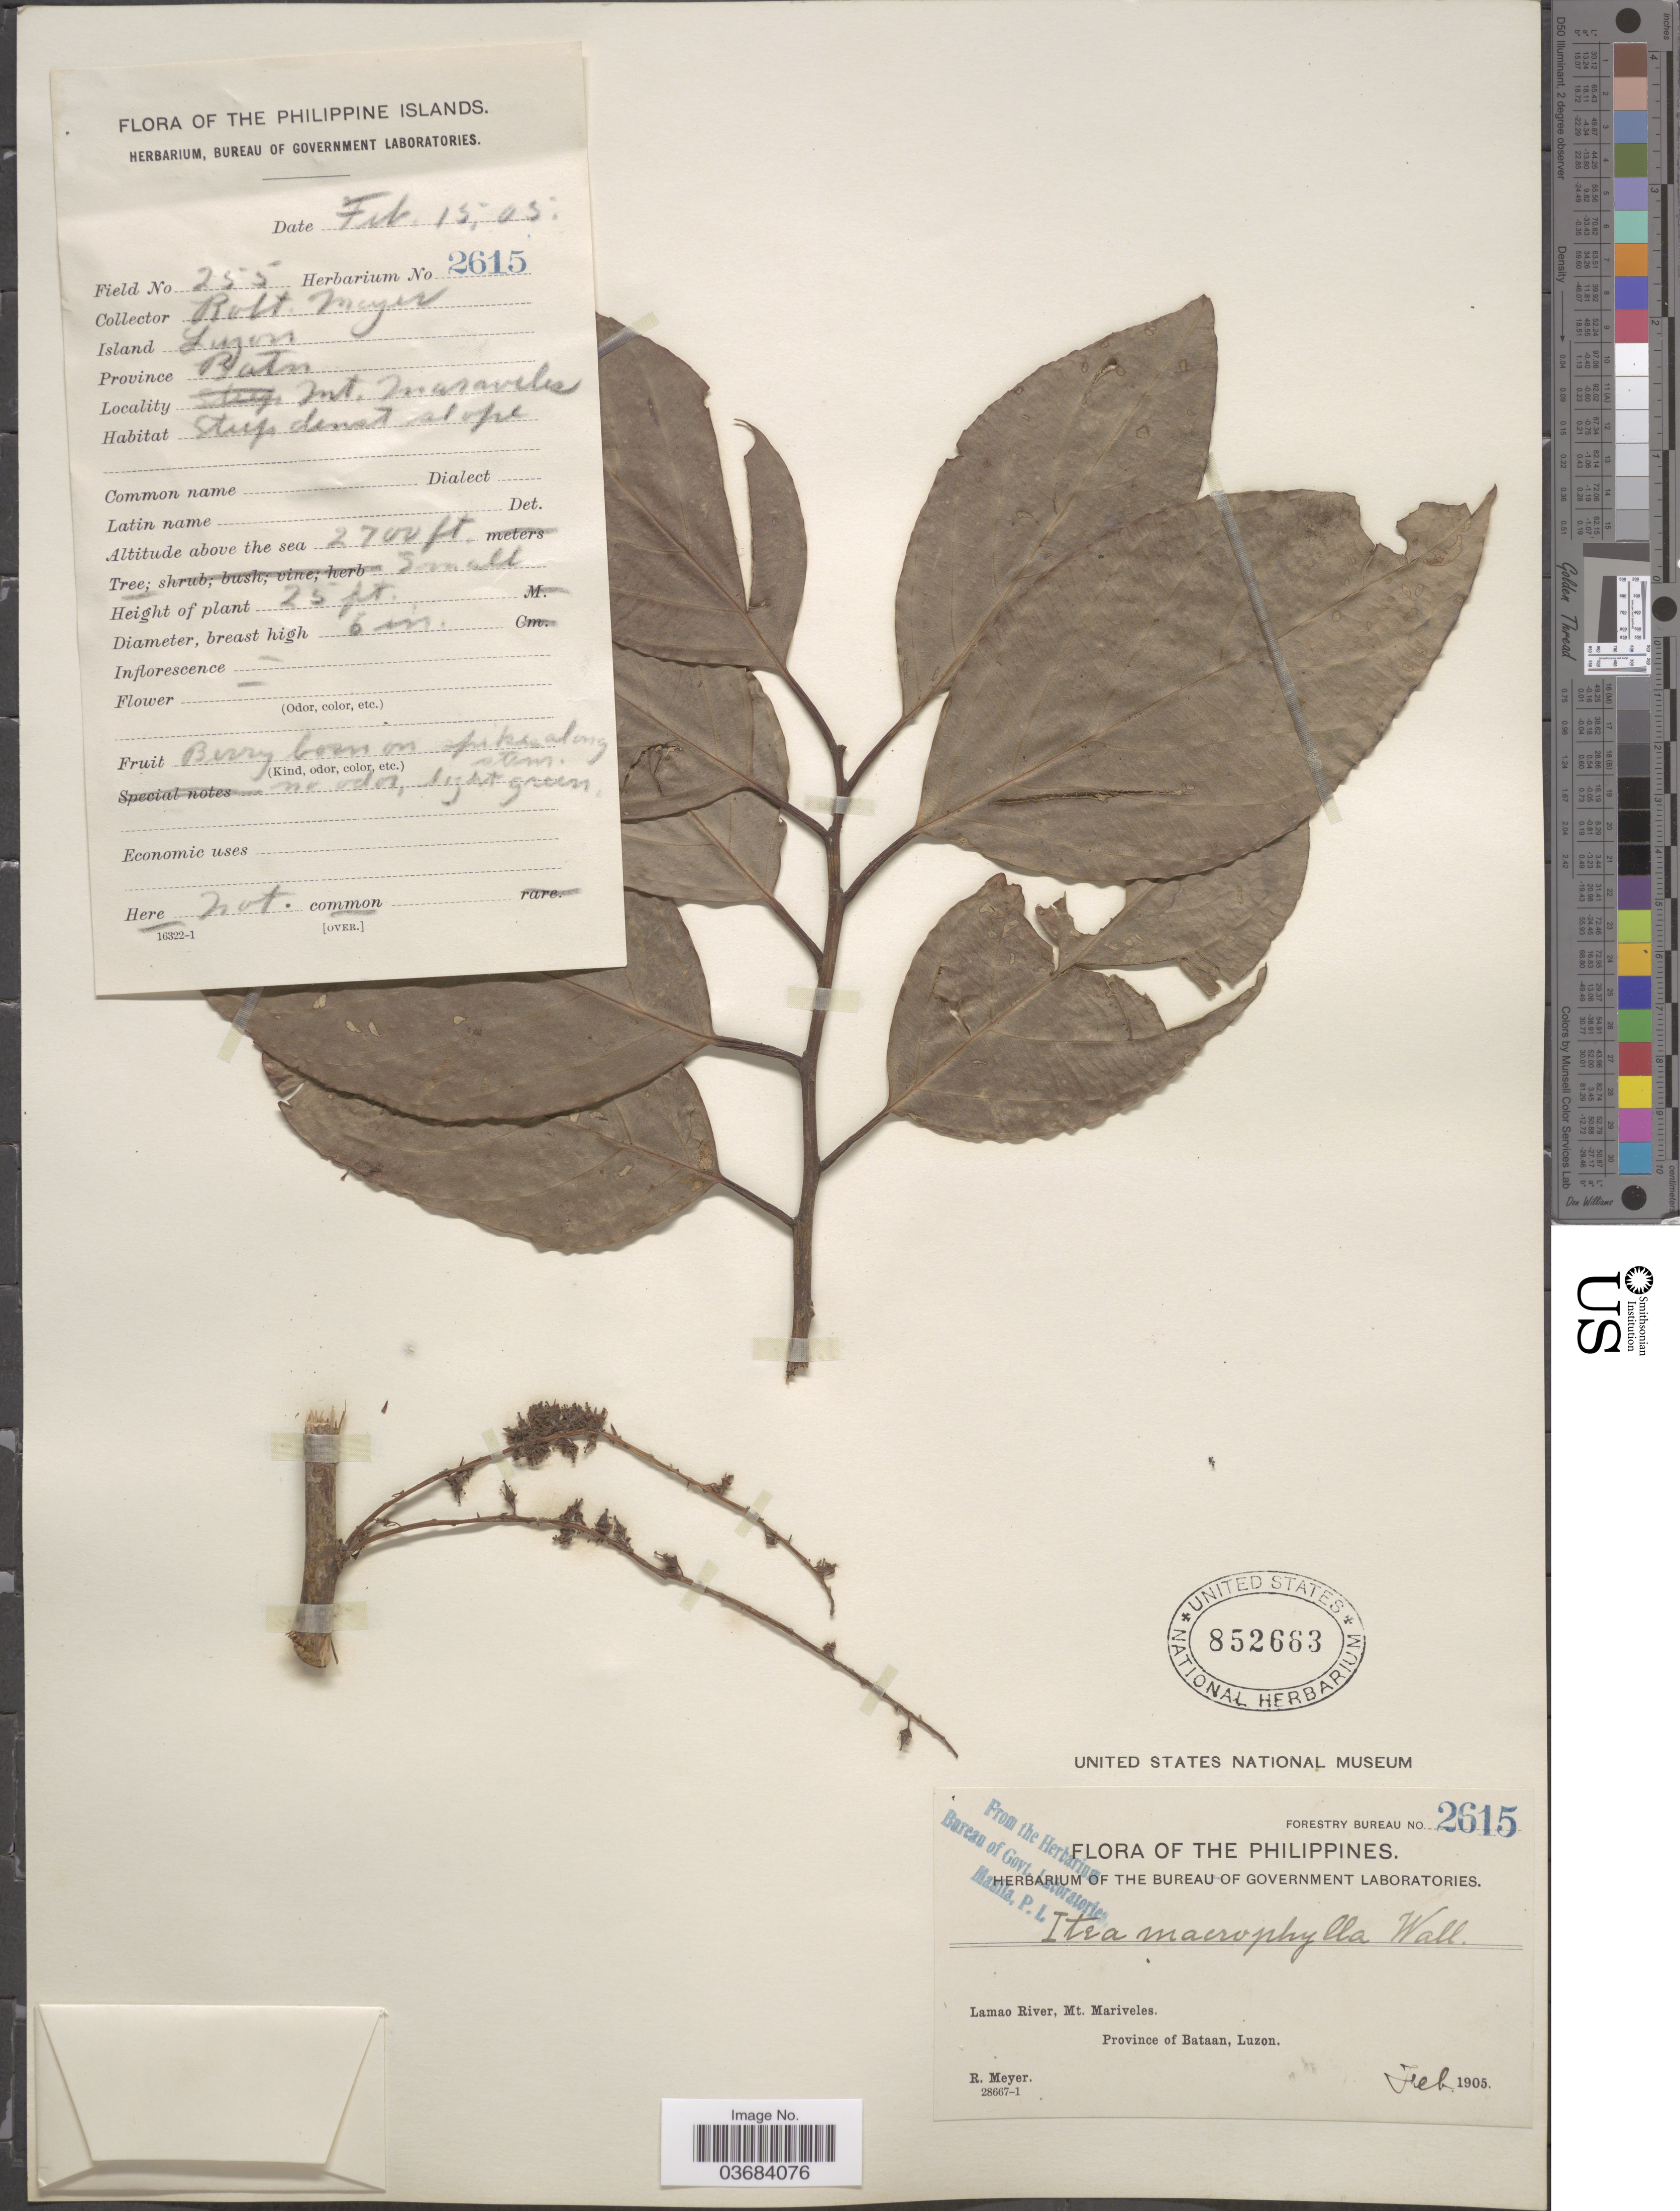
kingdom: Plantae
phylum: Tracheophyta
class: Magnoliopsida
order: Saxifragales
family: Iteaceae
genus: Itea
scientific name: Itea macrophylla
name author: Wall.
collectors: R. Meyer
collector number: Forestry Bureau 2615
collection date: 1905-02-15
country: Philippines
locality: Lamao River, Mt. Mariveles. Province of Bataan, Luzon.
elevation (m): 823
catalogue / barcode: US 852663